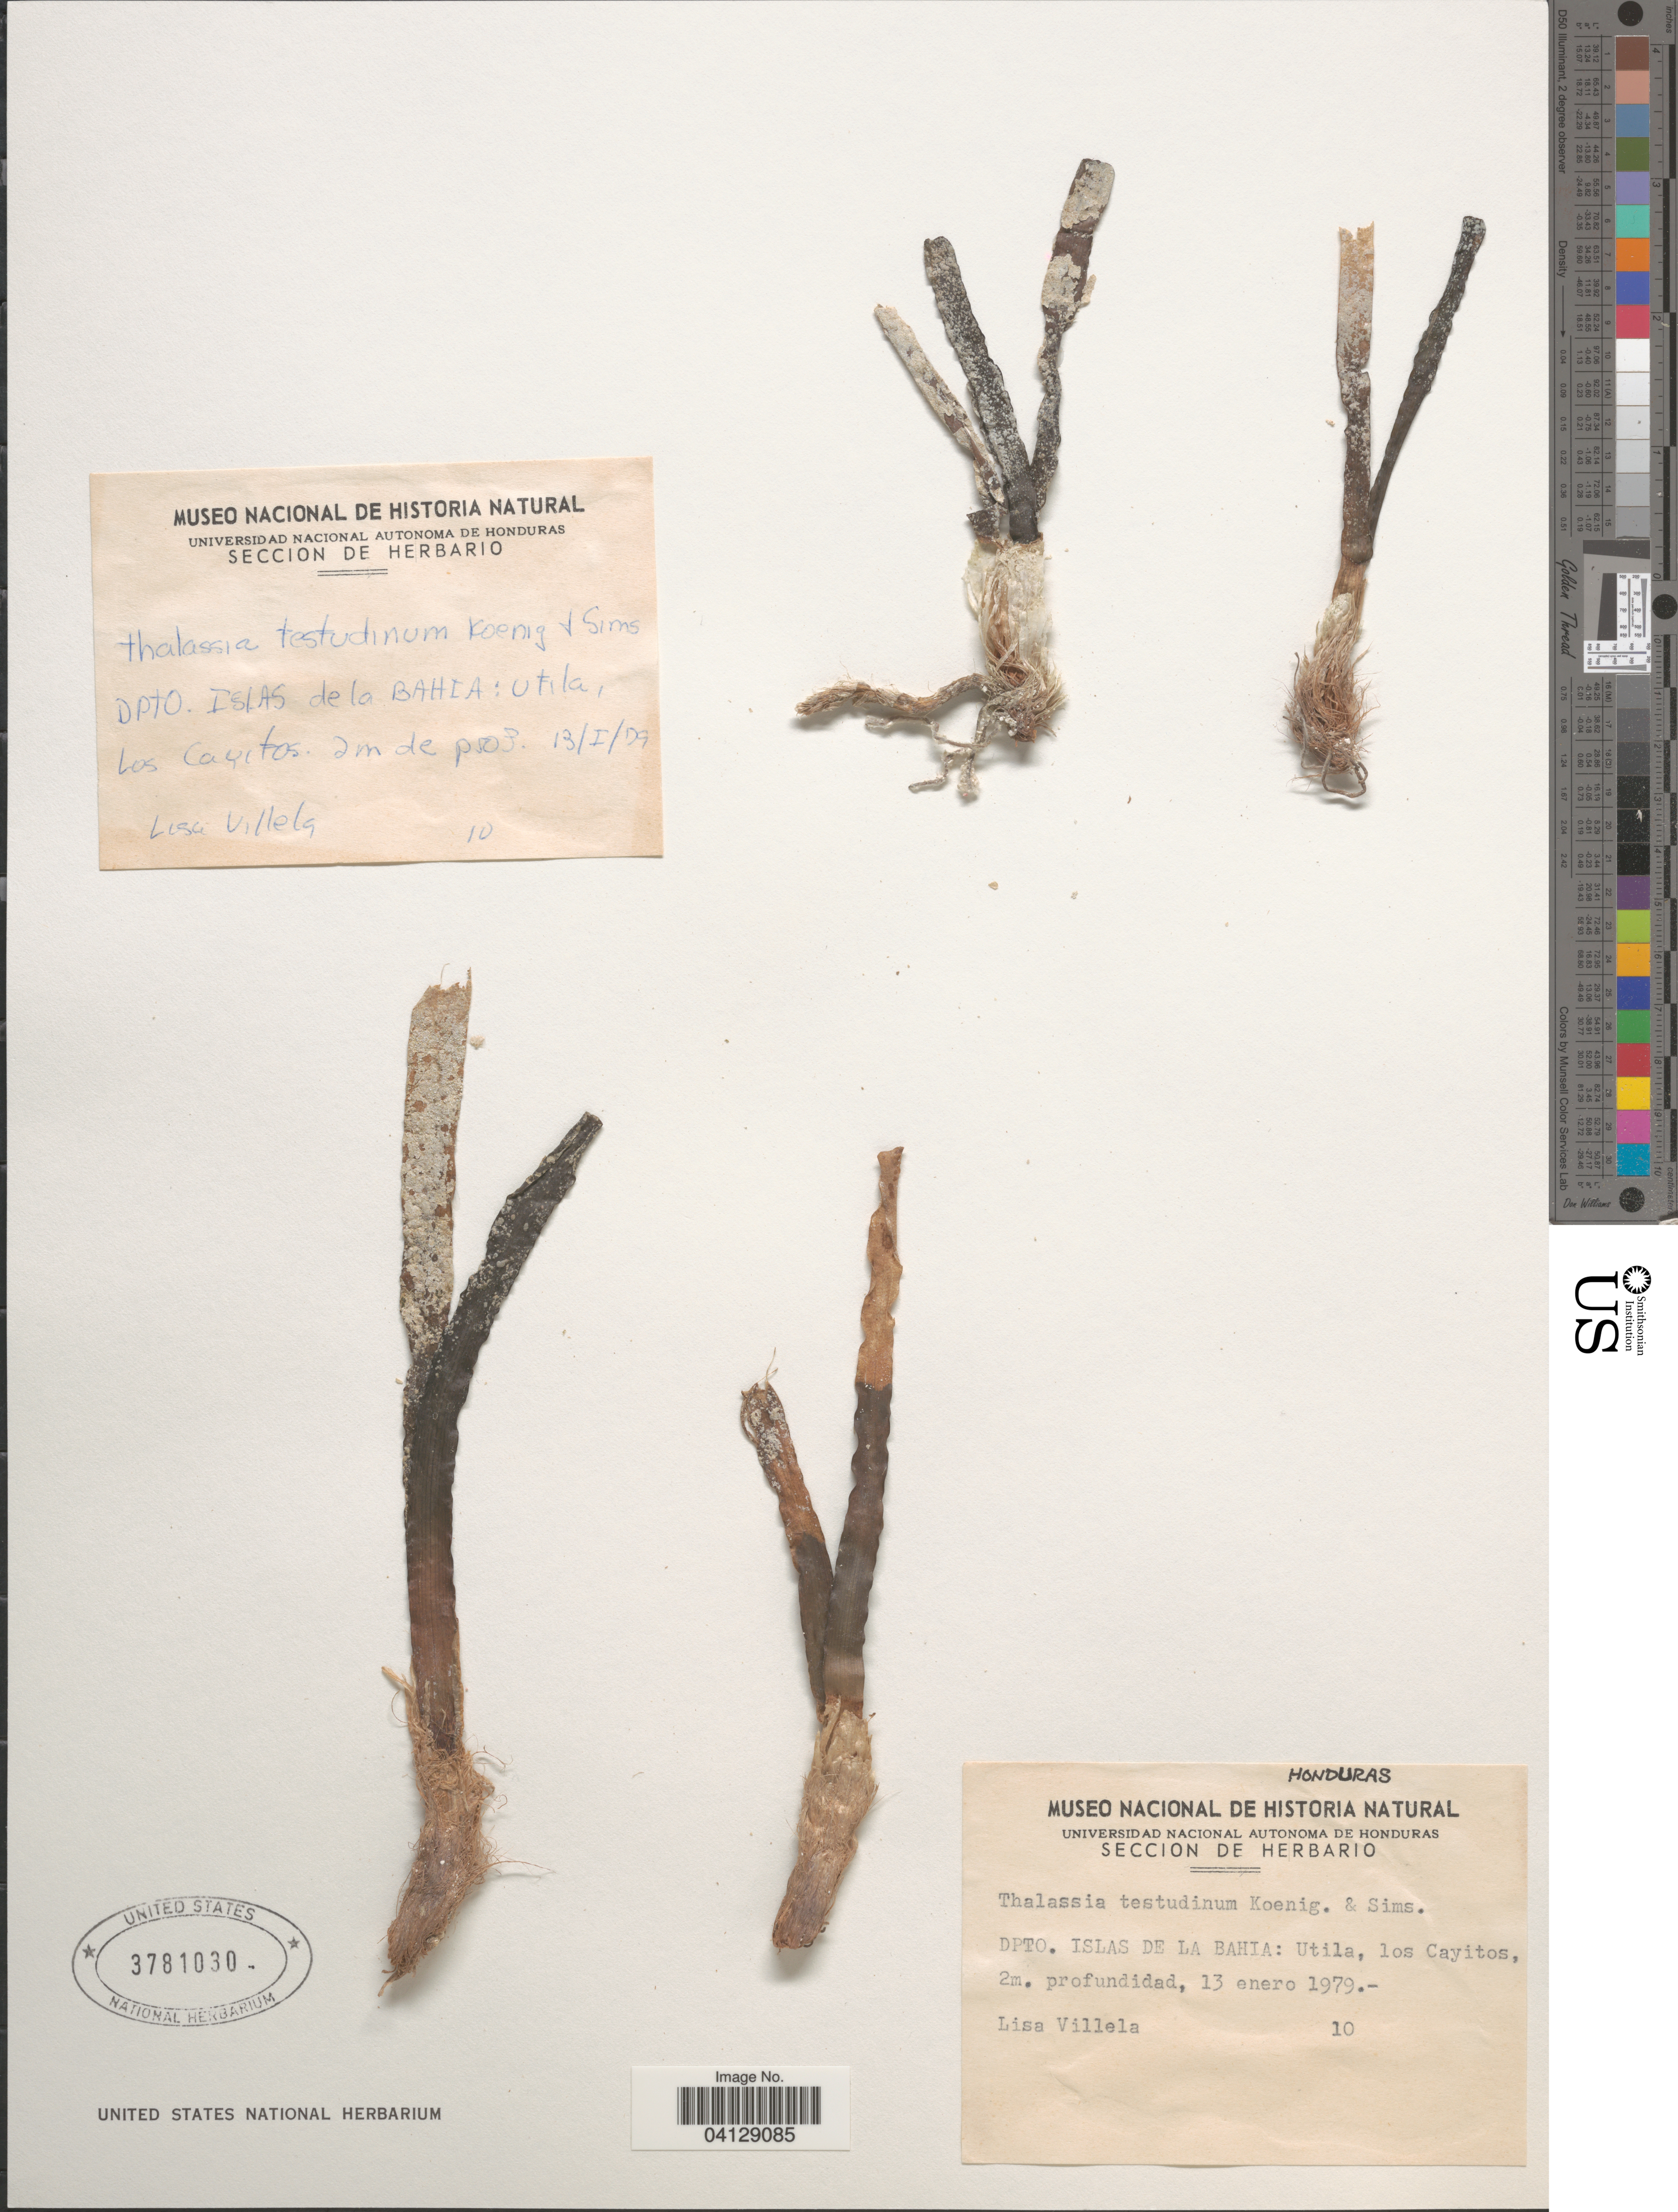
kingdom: Plantae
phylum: Tracheophyta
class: Liliopsida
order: Alismatales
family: Hydrocharitaceae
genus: Thalassia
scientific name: Thalassia testudinum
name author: Banks & Sol. ex K.D. Koenig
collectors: L. Villela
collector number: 10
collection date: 1979-01-13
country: Honduras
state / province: Islas de la Bahía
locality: Dpto. Islas de la Bahia: Utila, los Cayitos.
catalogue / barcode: US 3781030